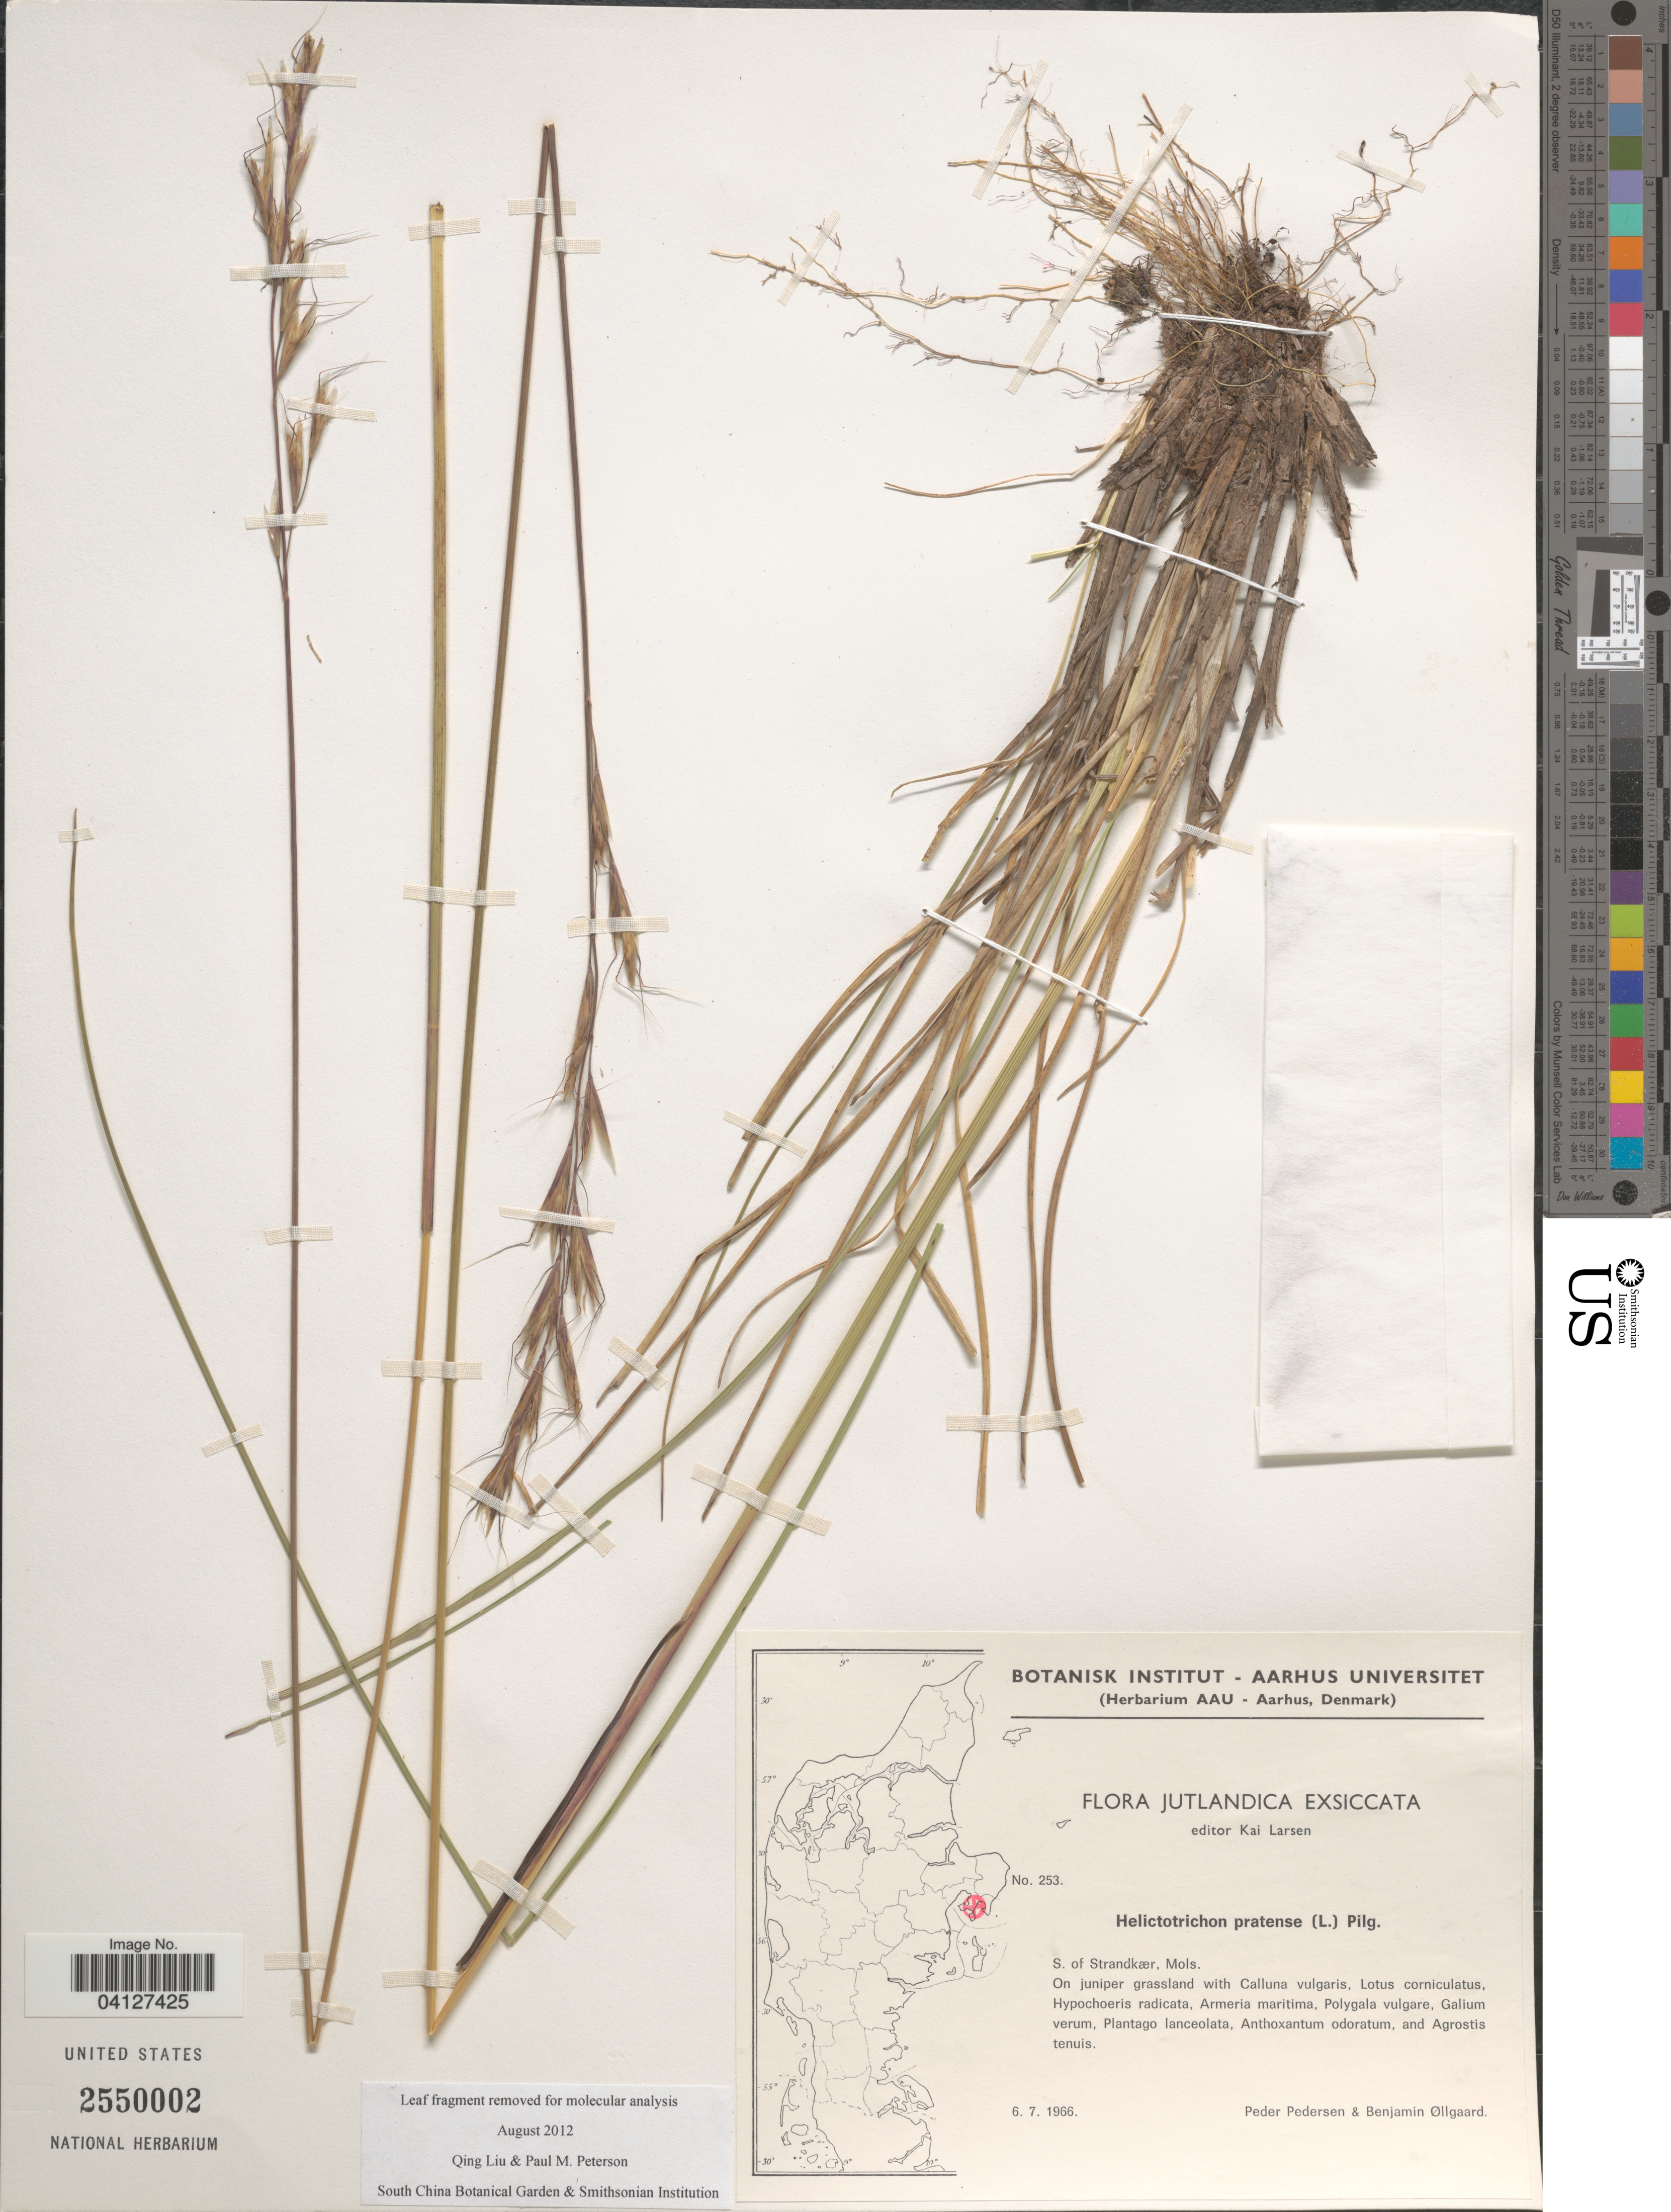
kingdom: Plantae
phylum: Tracheophyta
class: Liliopsida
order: Poales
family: Poaceae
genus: Helictochloa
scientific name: Helictochloa pratensis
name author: (L.) Romero-Zarco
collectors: P. Pedersen & B. Øllgaard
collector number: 253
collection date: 1966-07-06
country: Denmark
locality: Jutlandica. S. of Strandkær, Mols.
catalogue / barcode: US 2550002